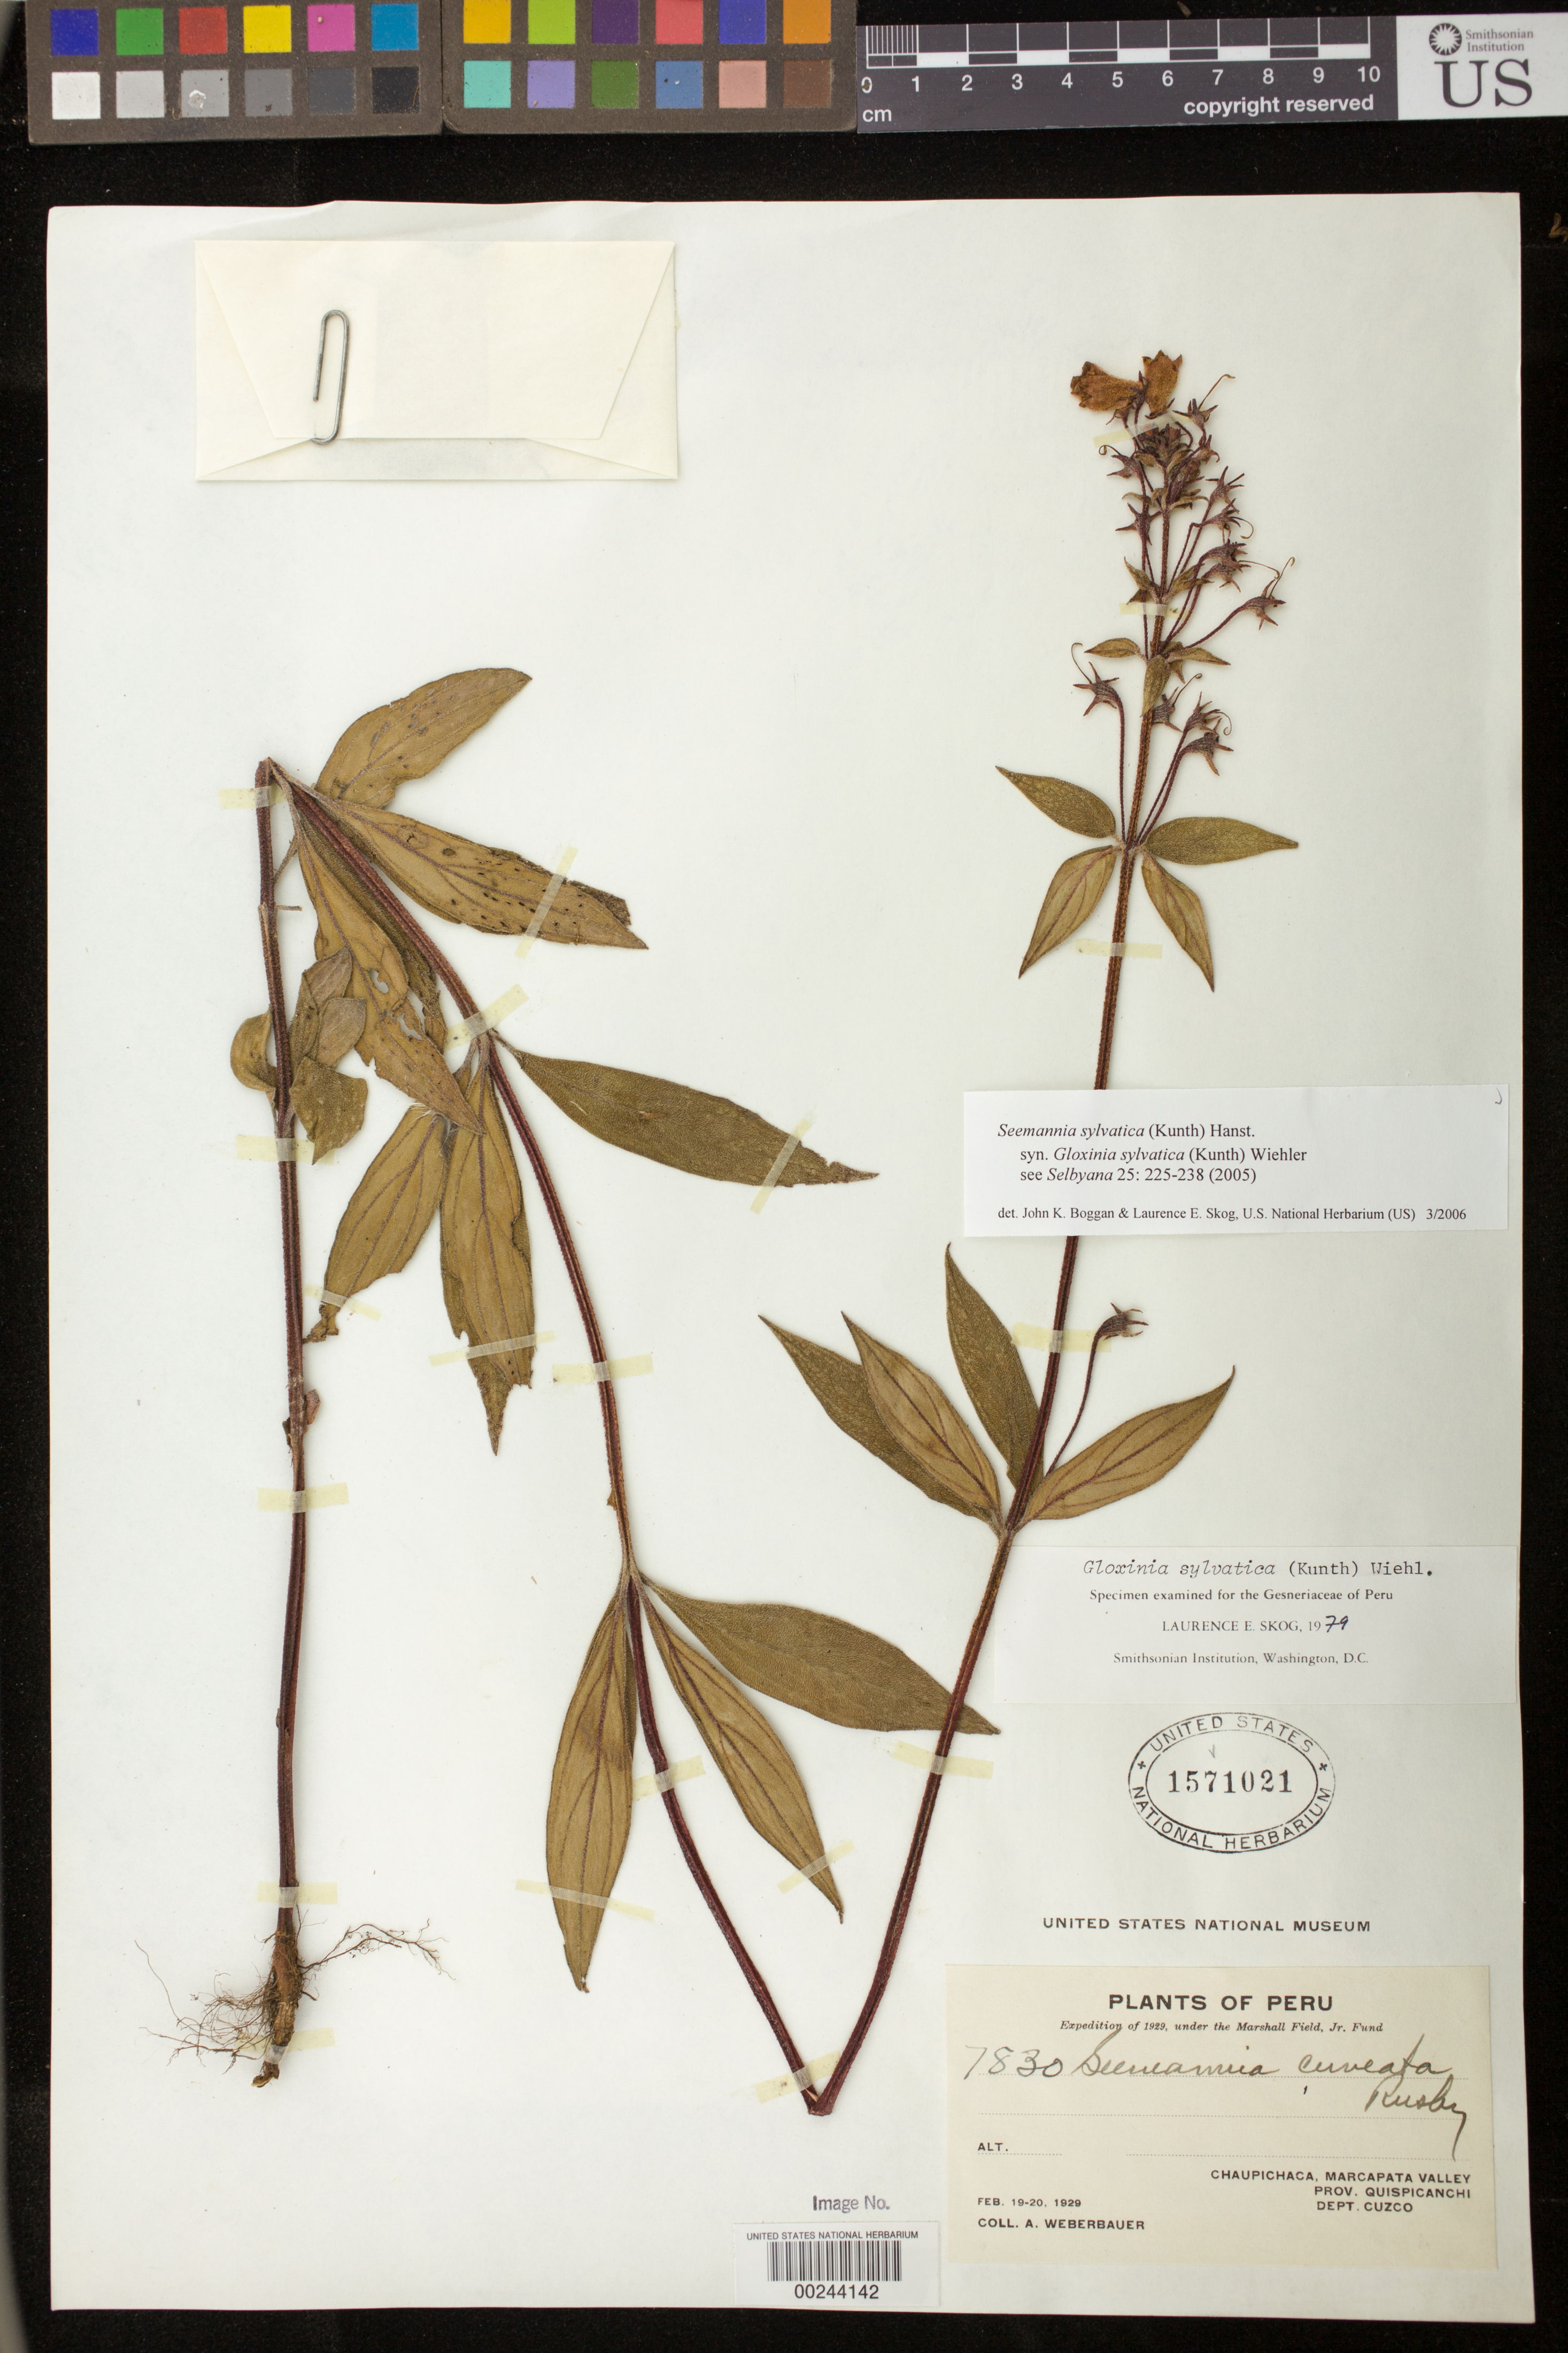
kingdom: Plantae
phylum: Tracheophyta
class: Magnoliopsida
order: Lamiales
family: Gesneriaceae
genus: Seemannia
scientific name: Seemannia sylvatica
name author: (Kunth) Hanst.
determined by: Boggan, J. K.; Skog, L. E.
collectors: A. Weberbauer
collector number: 7830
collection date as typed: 19-20 Feb 1929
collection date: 1929-02-19/1929-02-20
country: Peru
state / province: Cusco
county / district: Quispicanchis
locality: Quispicanchis, Chaupichaca, Marcapata valley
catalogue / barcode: US 1571021